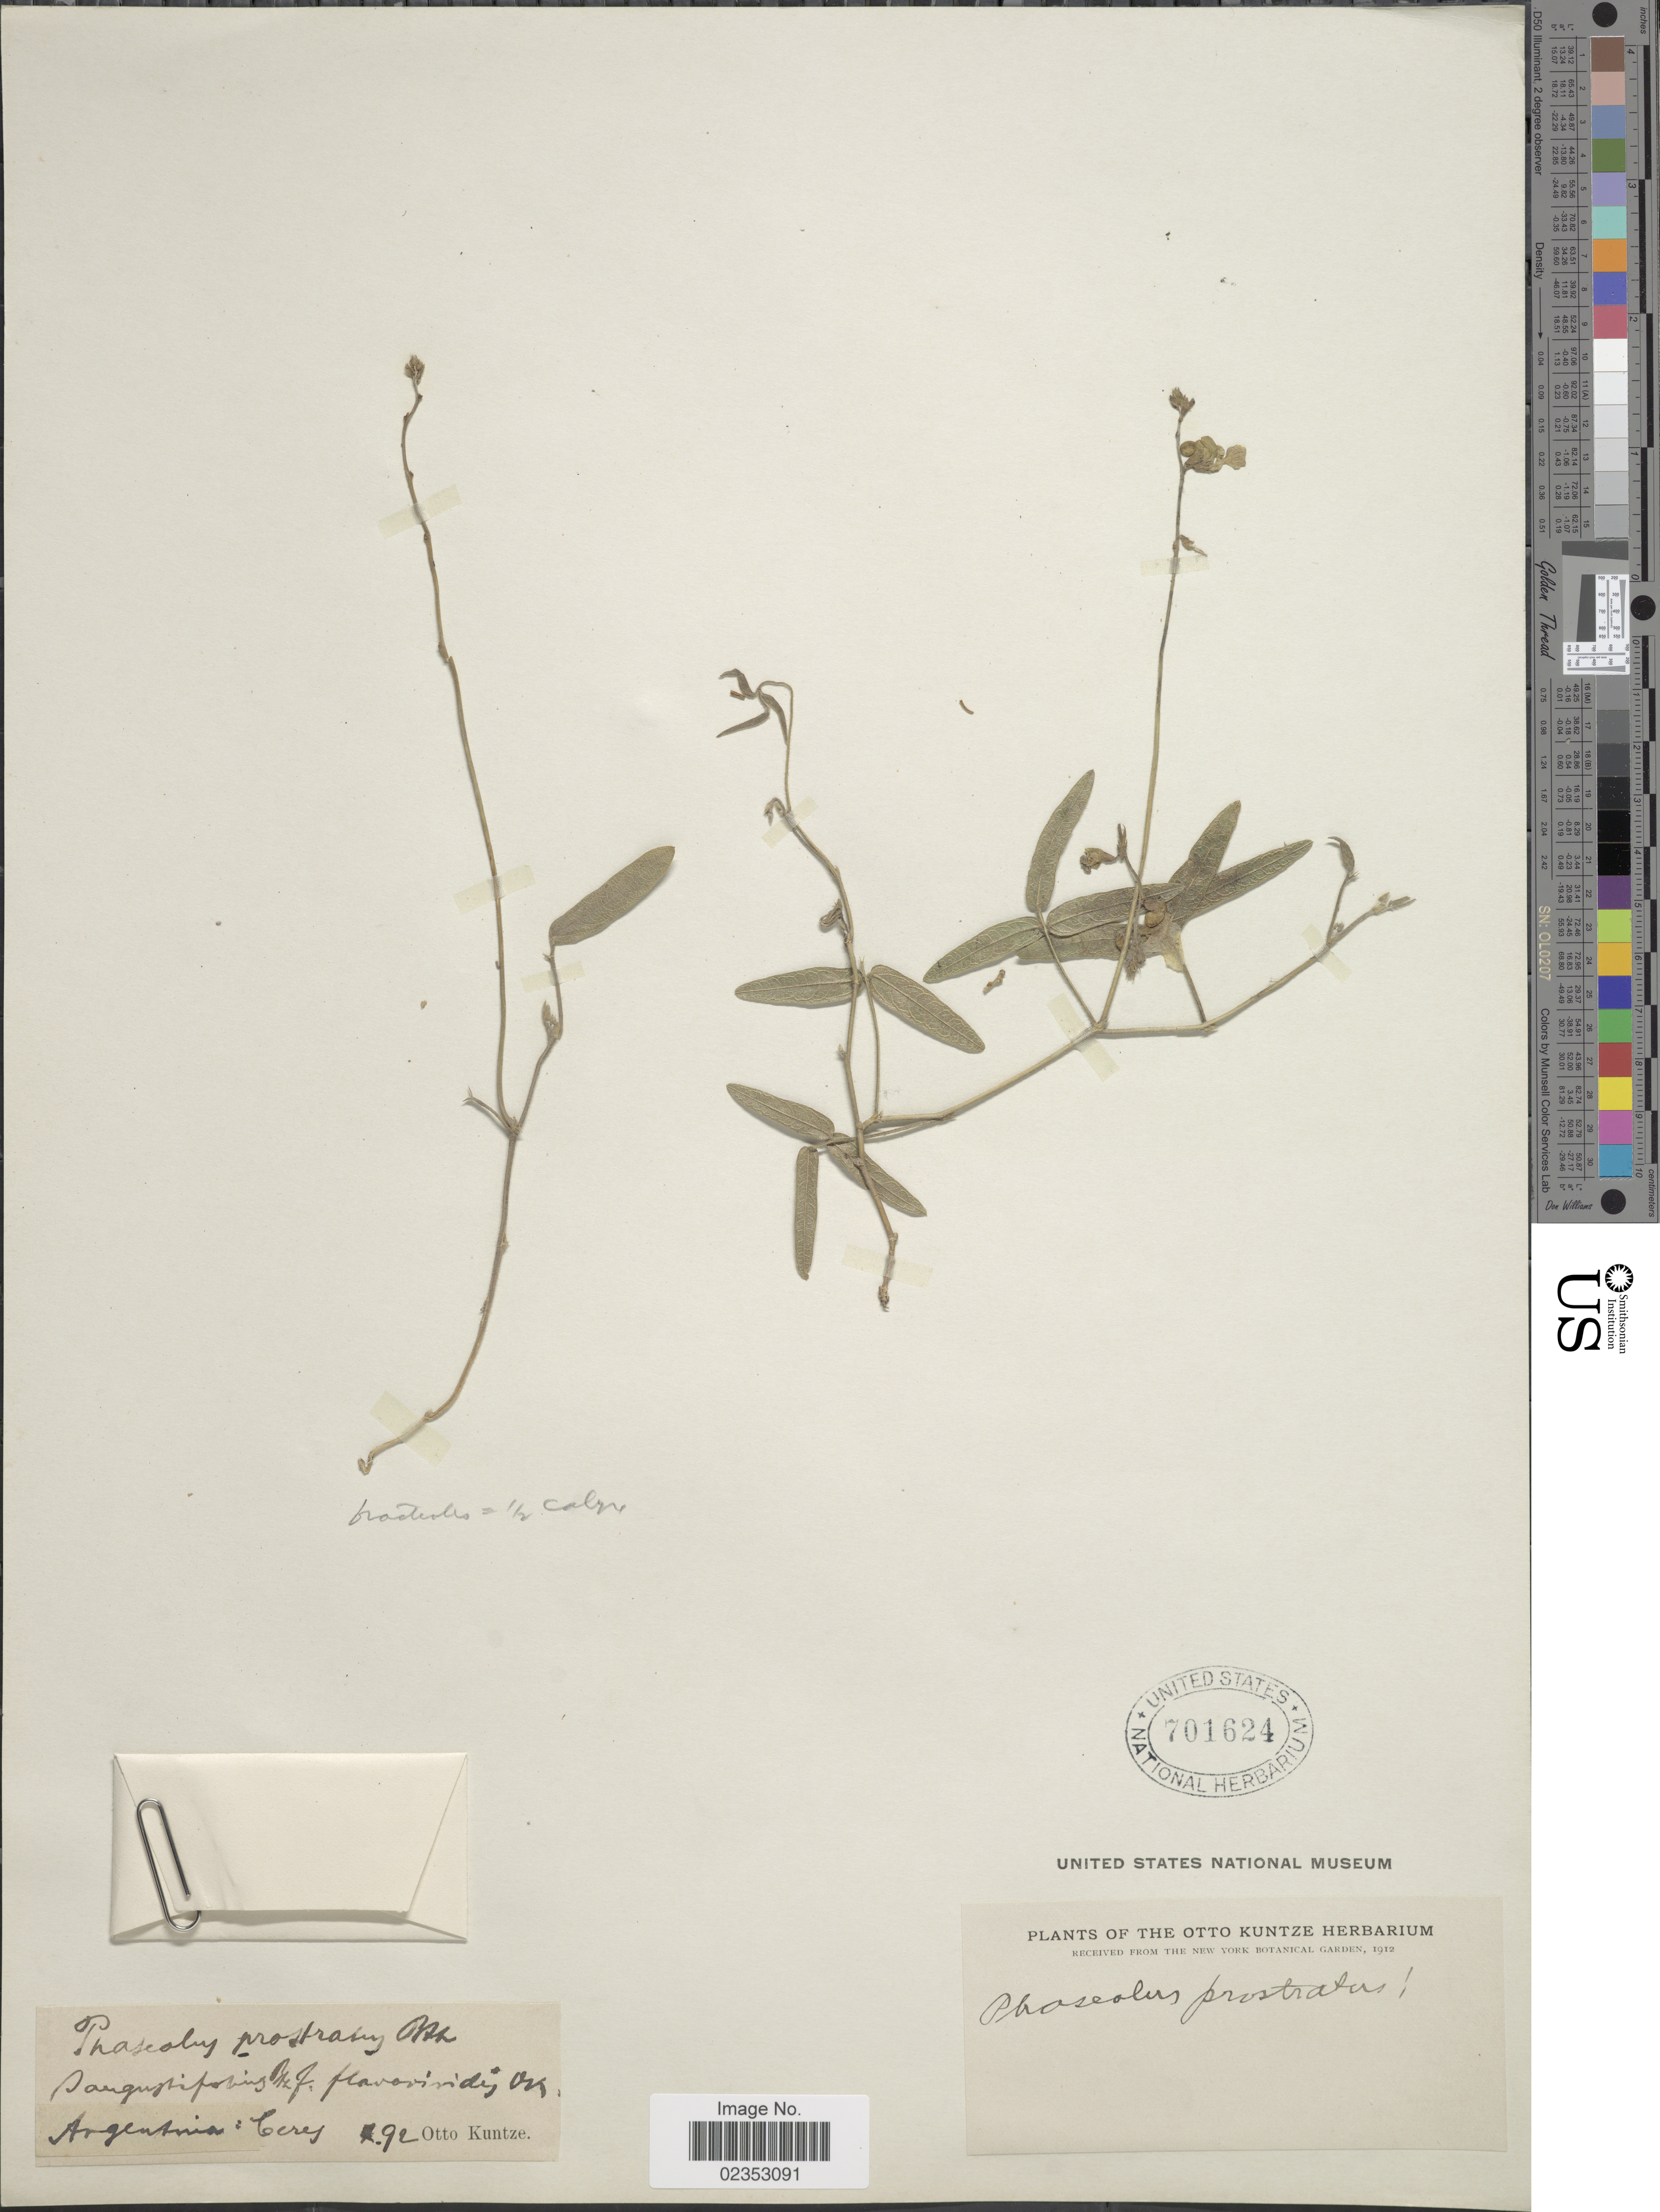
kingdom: Plantae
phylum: Tracheophyta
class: Magnoliopsida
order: Fabales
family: Fabaceae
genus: Macroptilium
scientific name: Macroptilium prostratum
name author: (Benth.) Urb.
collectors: C.E.O. Kuntze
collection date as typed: Transcribed d/m/y: /10/92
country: Argentina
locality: Ceres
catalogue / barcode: US 701624